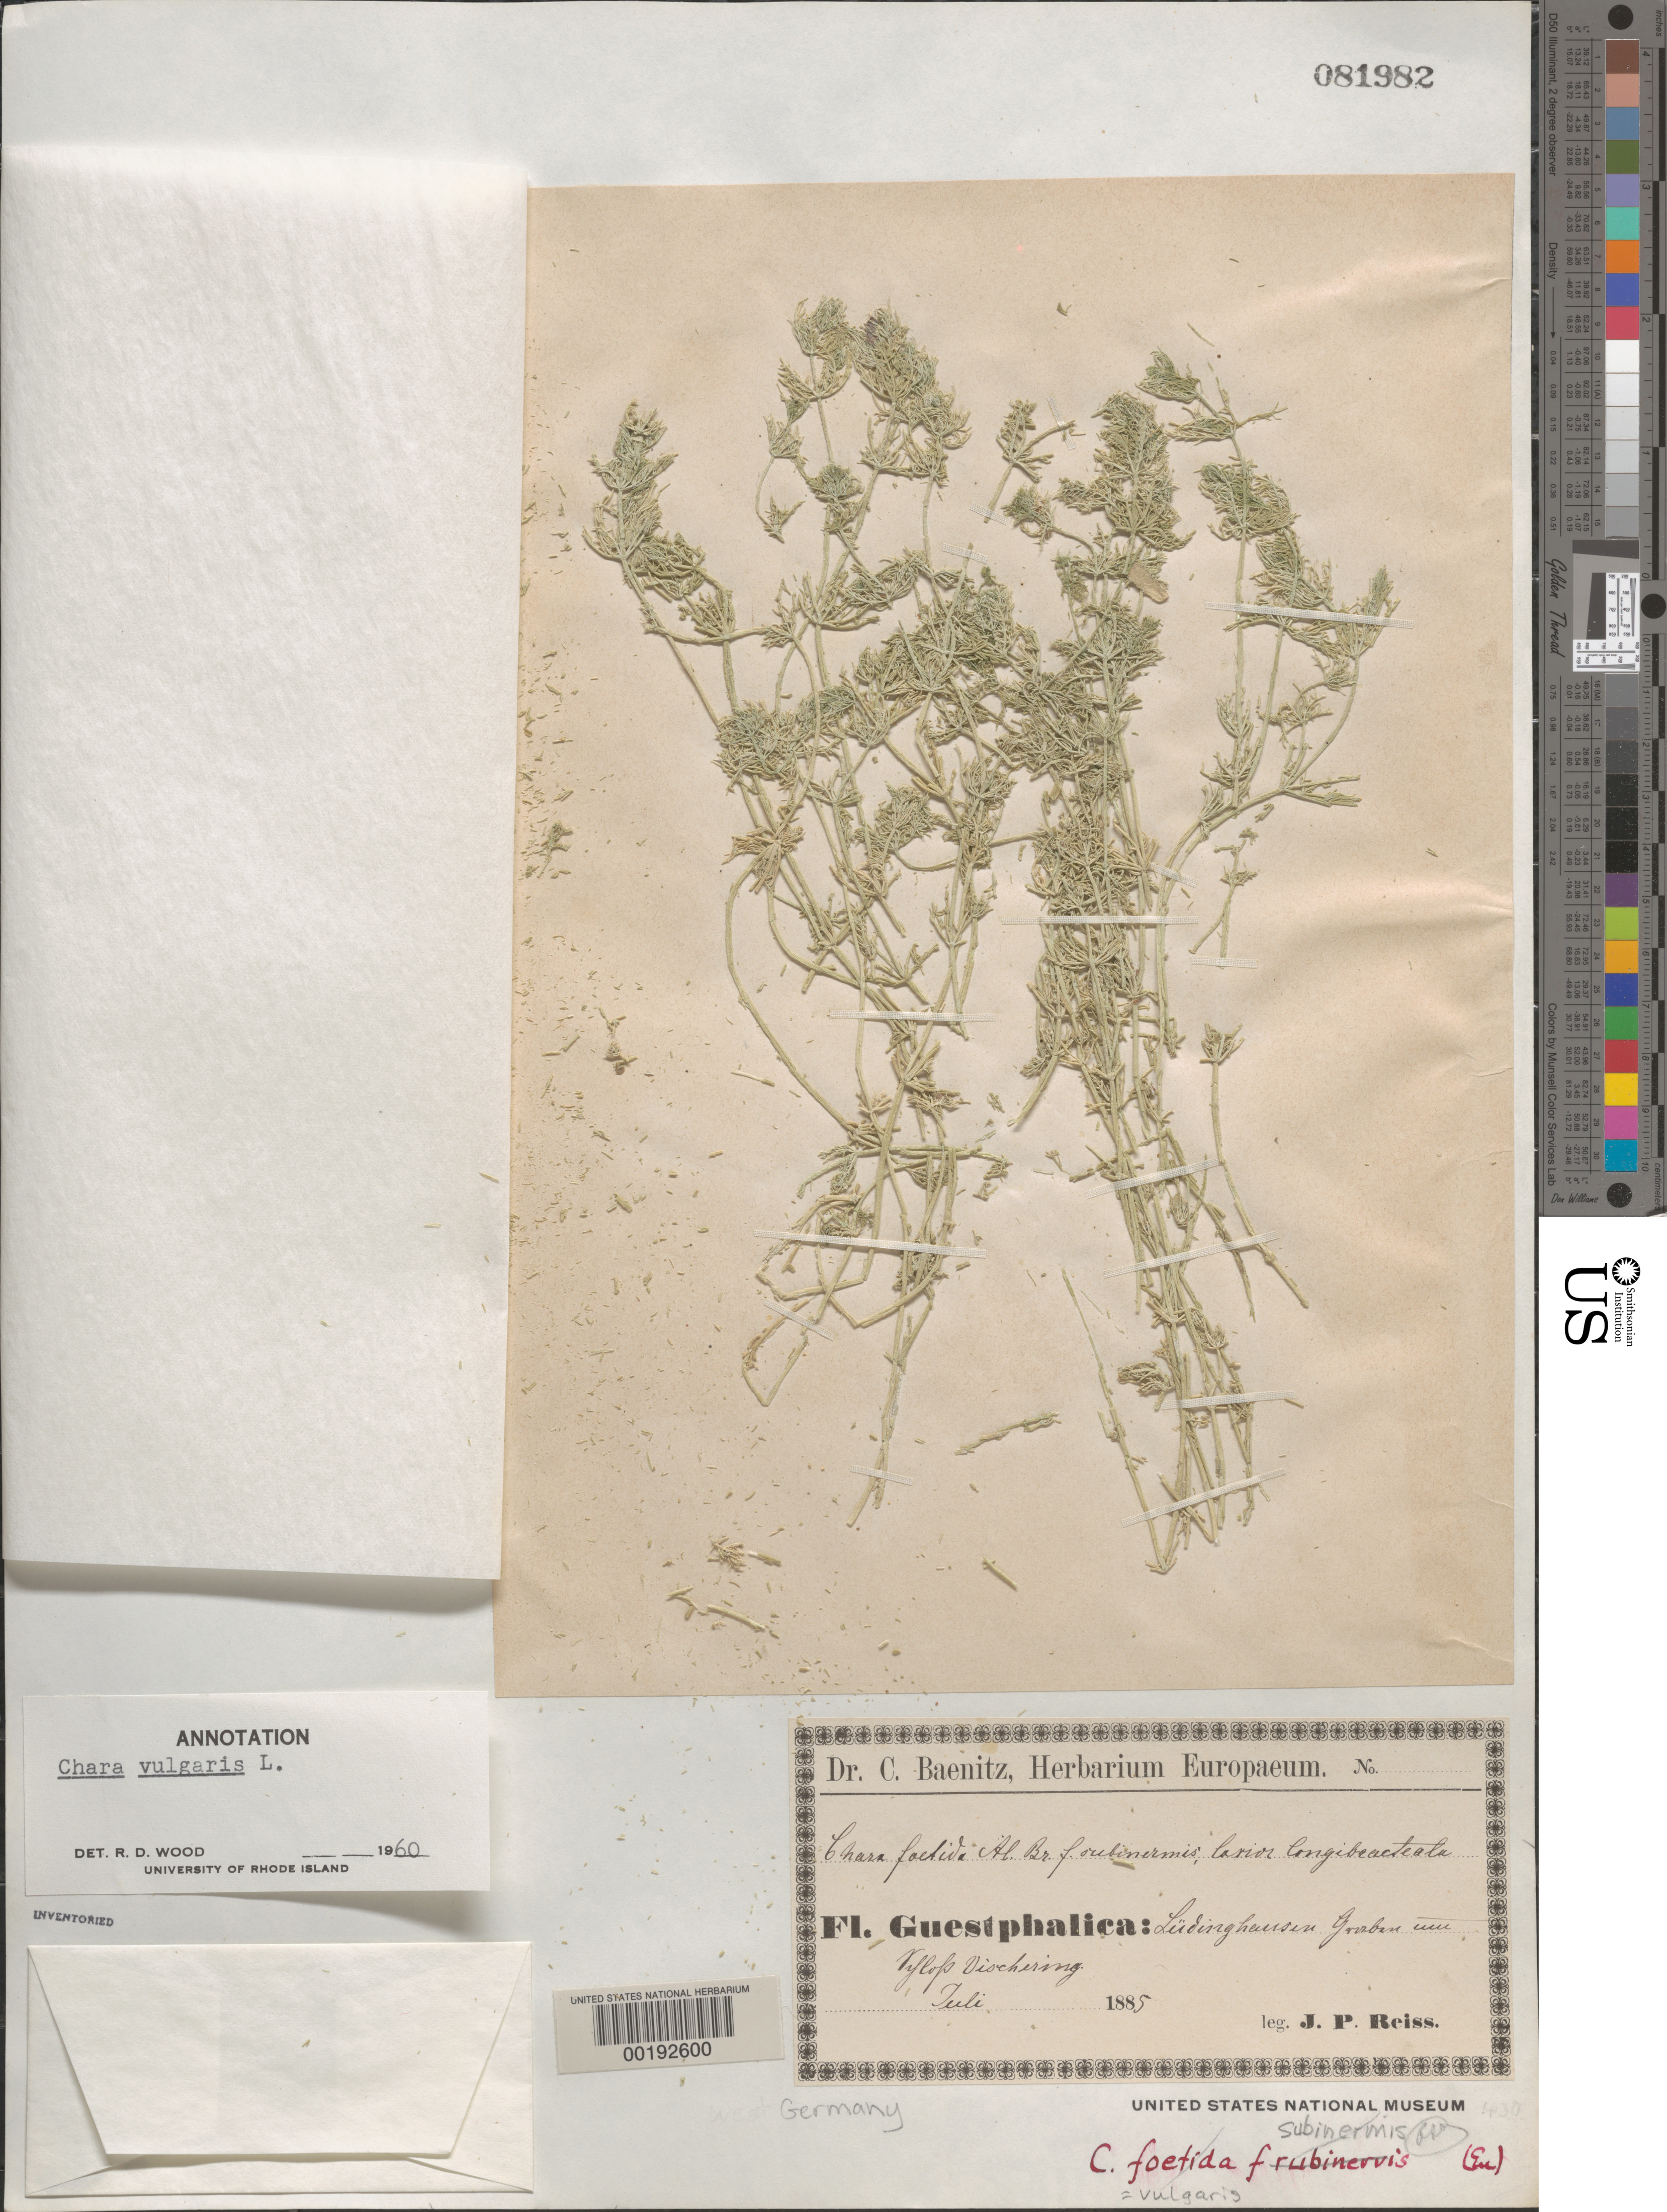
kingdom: Plantae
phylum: Charophyta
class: Charophyceae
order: Charales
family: Characeae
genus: Chara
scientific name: Chara vulgaris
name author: L.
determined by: Wood, R. D.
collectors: J. Reiss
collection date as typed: Jul 1885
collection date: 1885-07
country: Germany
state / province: Nordrhein-Westfalen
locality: Ludinghausen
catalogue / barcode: US 81982